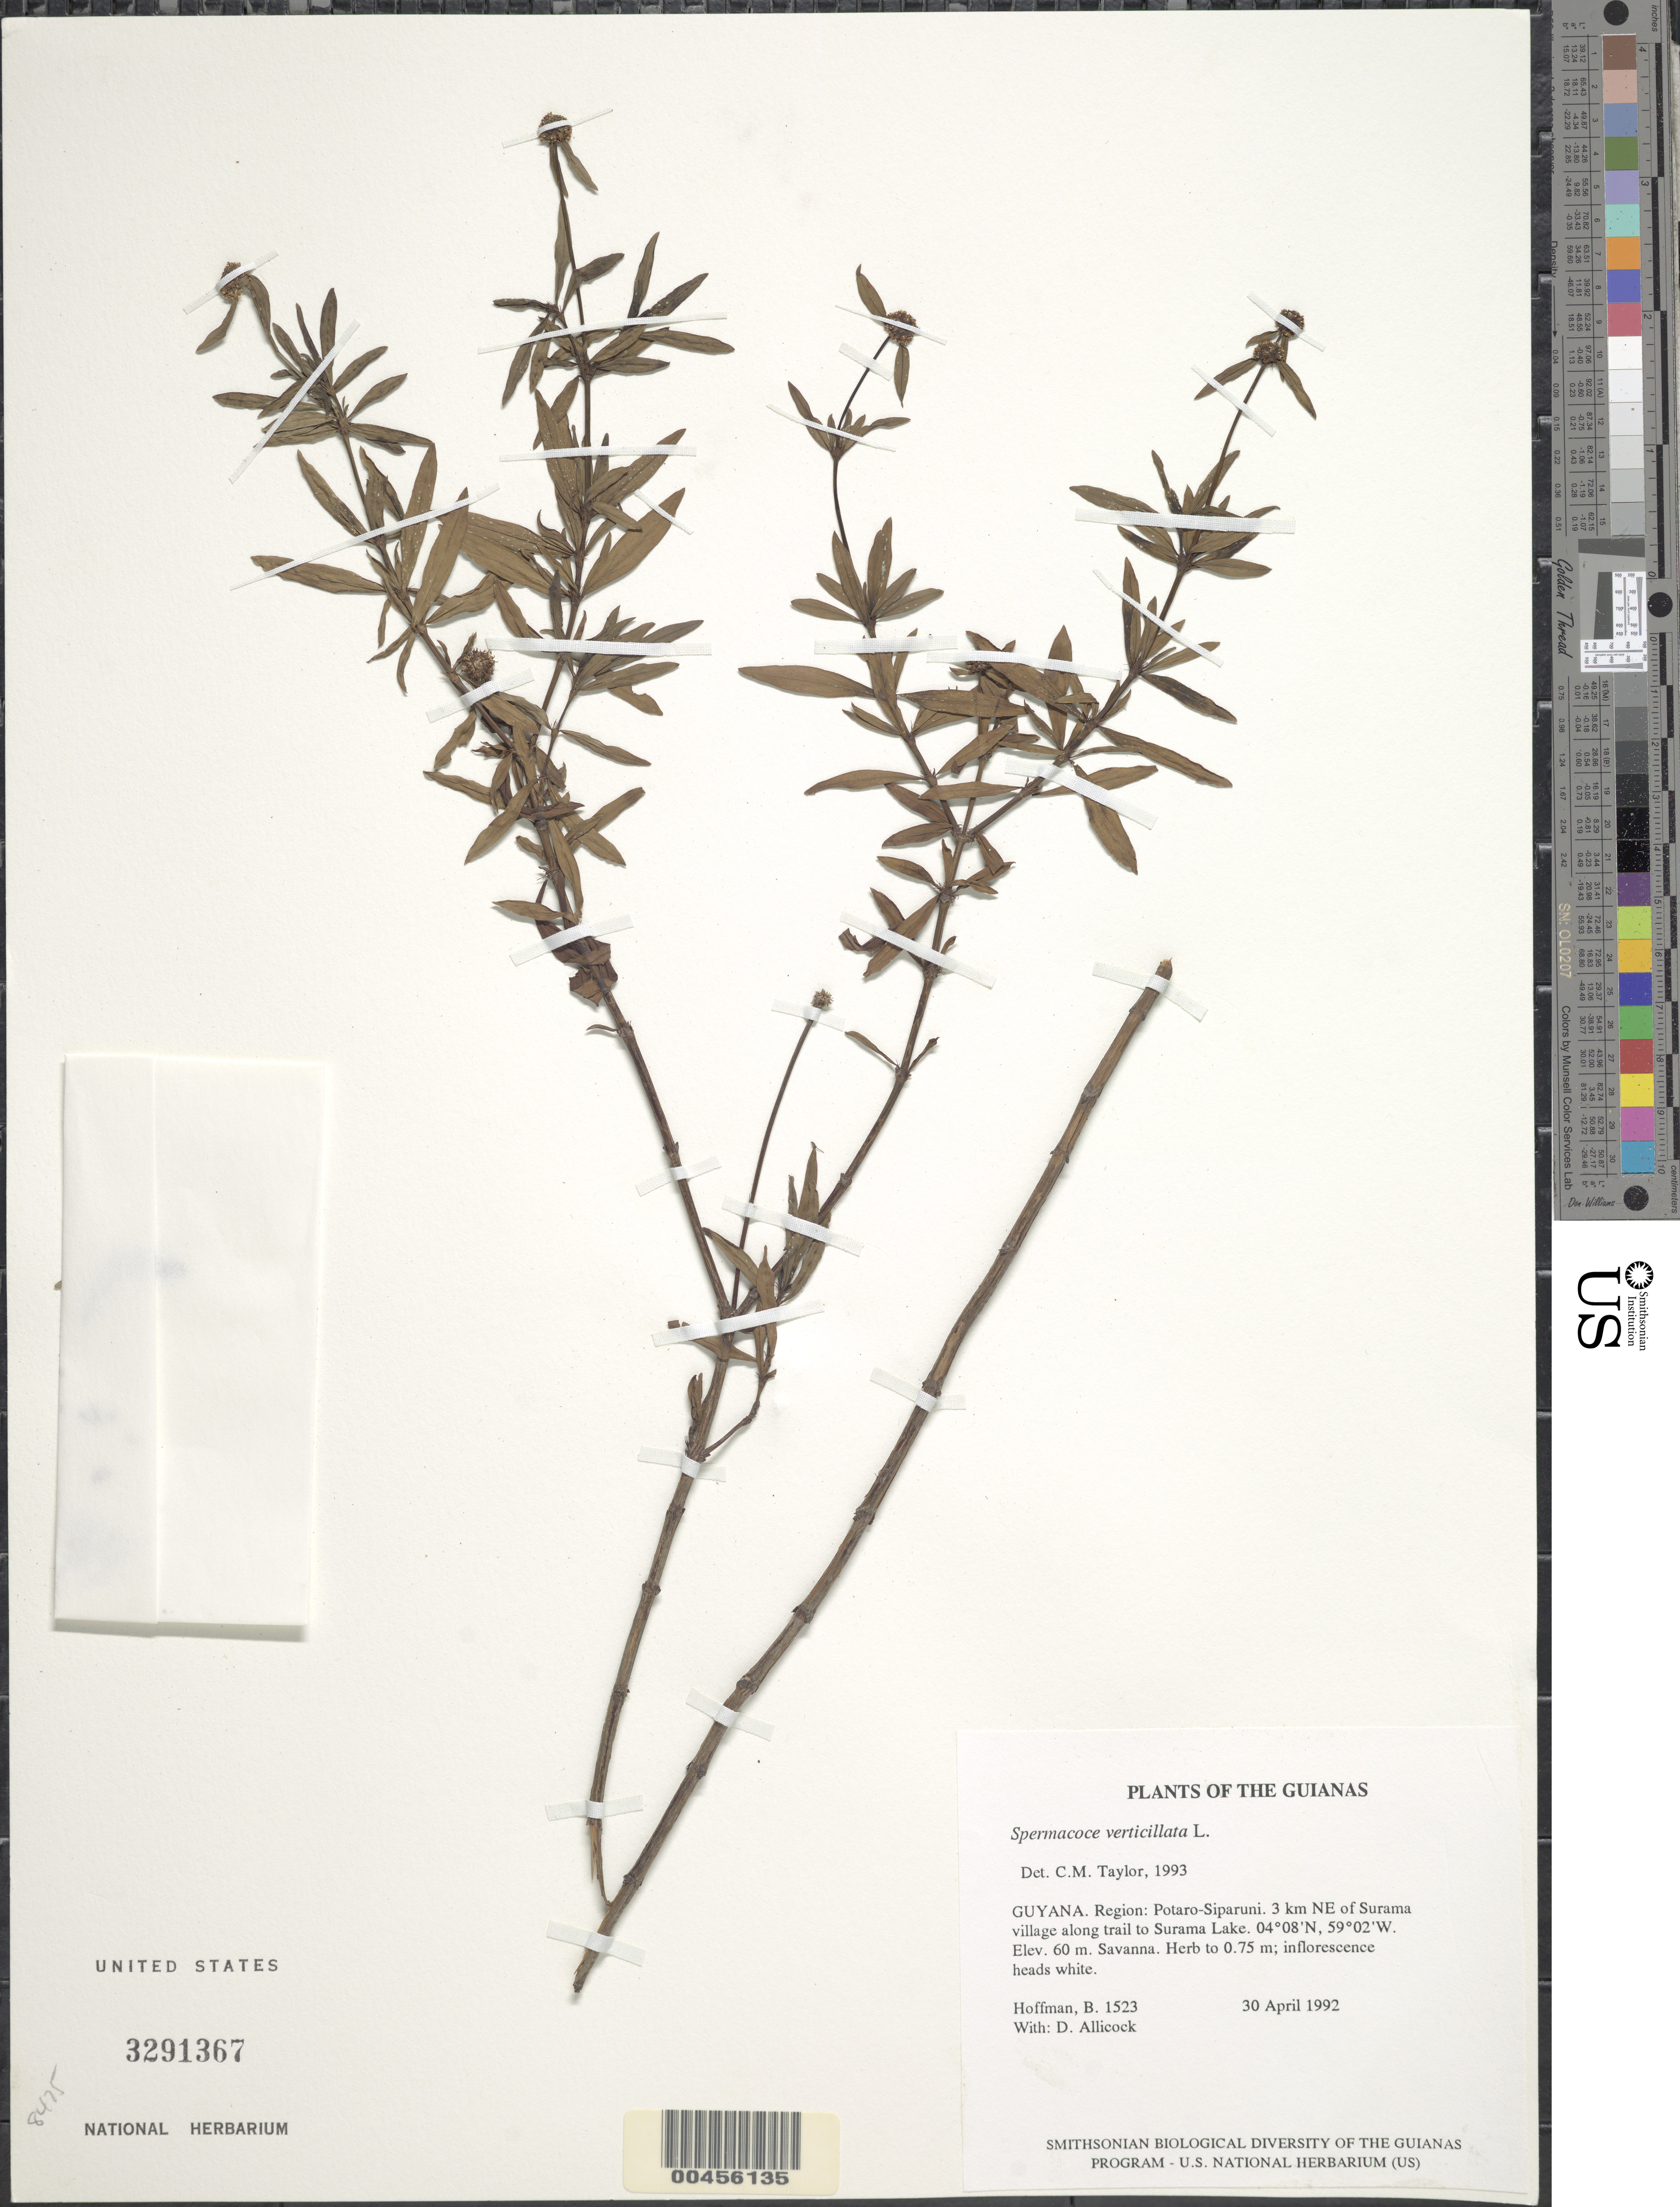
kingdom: Plantae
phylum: Tracheophyta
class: Magnoliopsida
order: Gentianales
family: Rubiaceae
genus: Spermacoce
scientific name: Spermacoce verticillata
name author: L.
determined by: Taylor, Charlotte M.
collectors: B. Hoffman & D. Allicock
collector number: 1523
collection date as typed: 30 April 1992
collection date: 1992-04-30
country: Guyana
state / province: Potaro-Siparuni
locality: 3 km NE of Surama village along trail to Surama Lake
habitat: Savanna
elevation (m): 60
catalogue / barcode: US 3291367